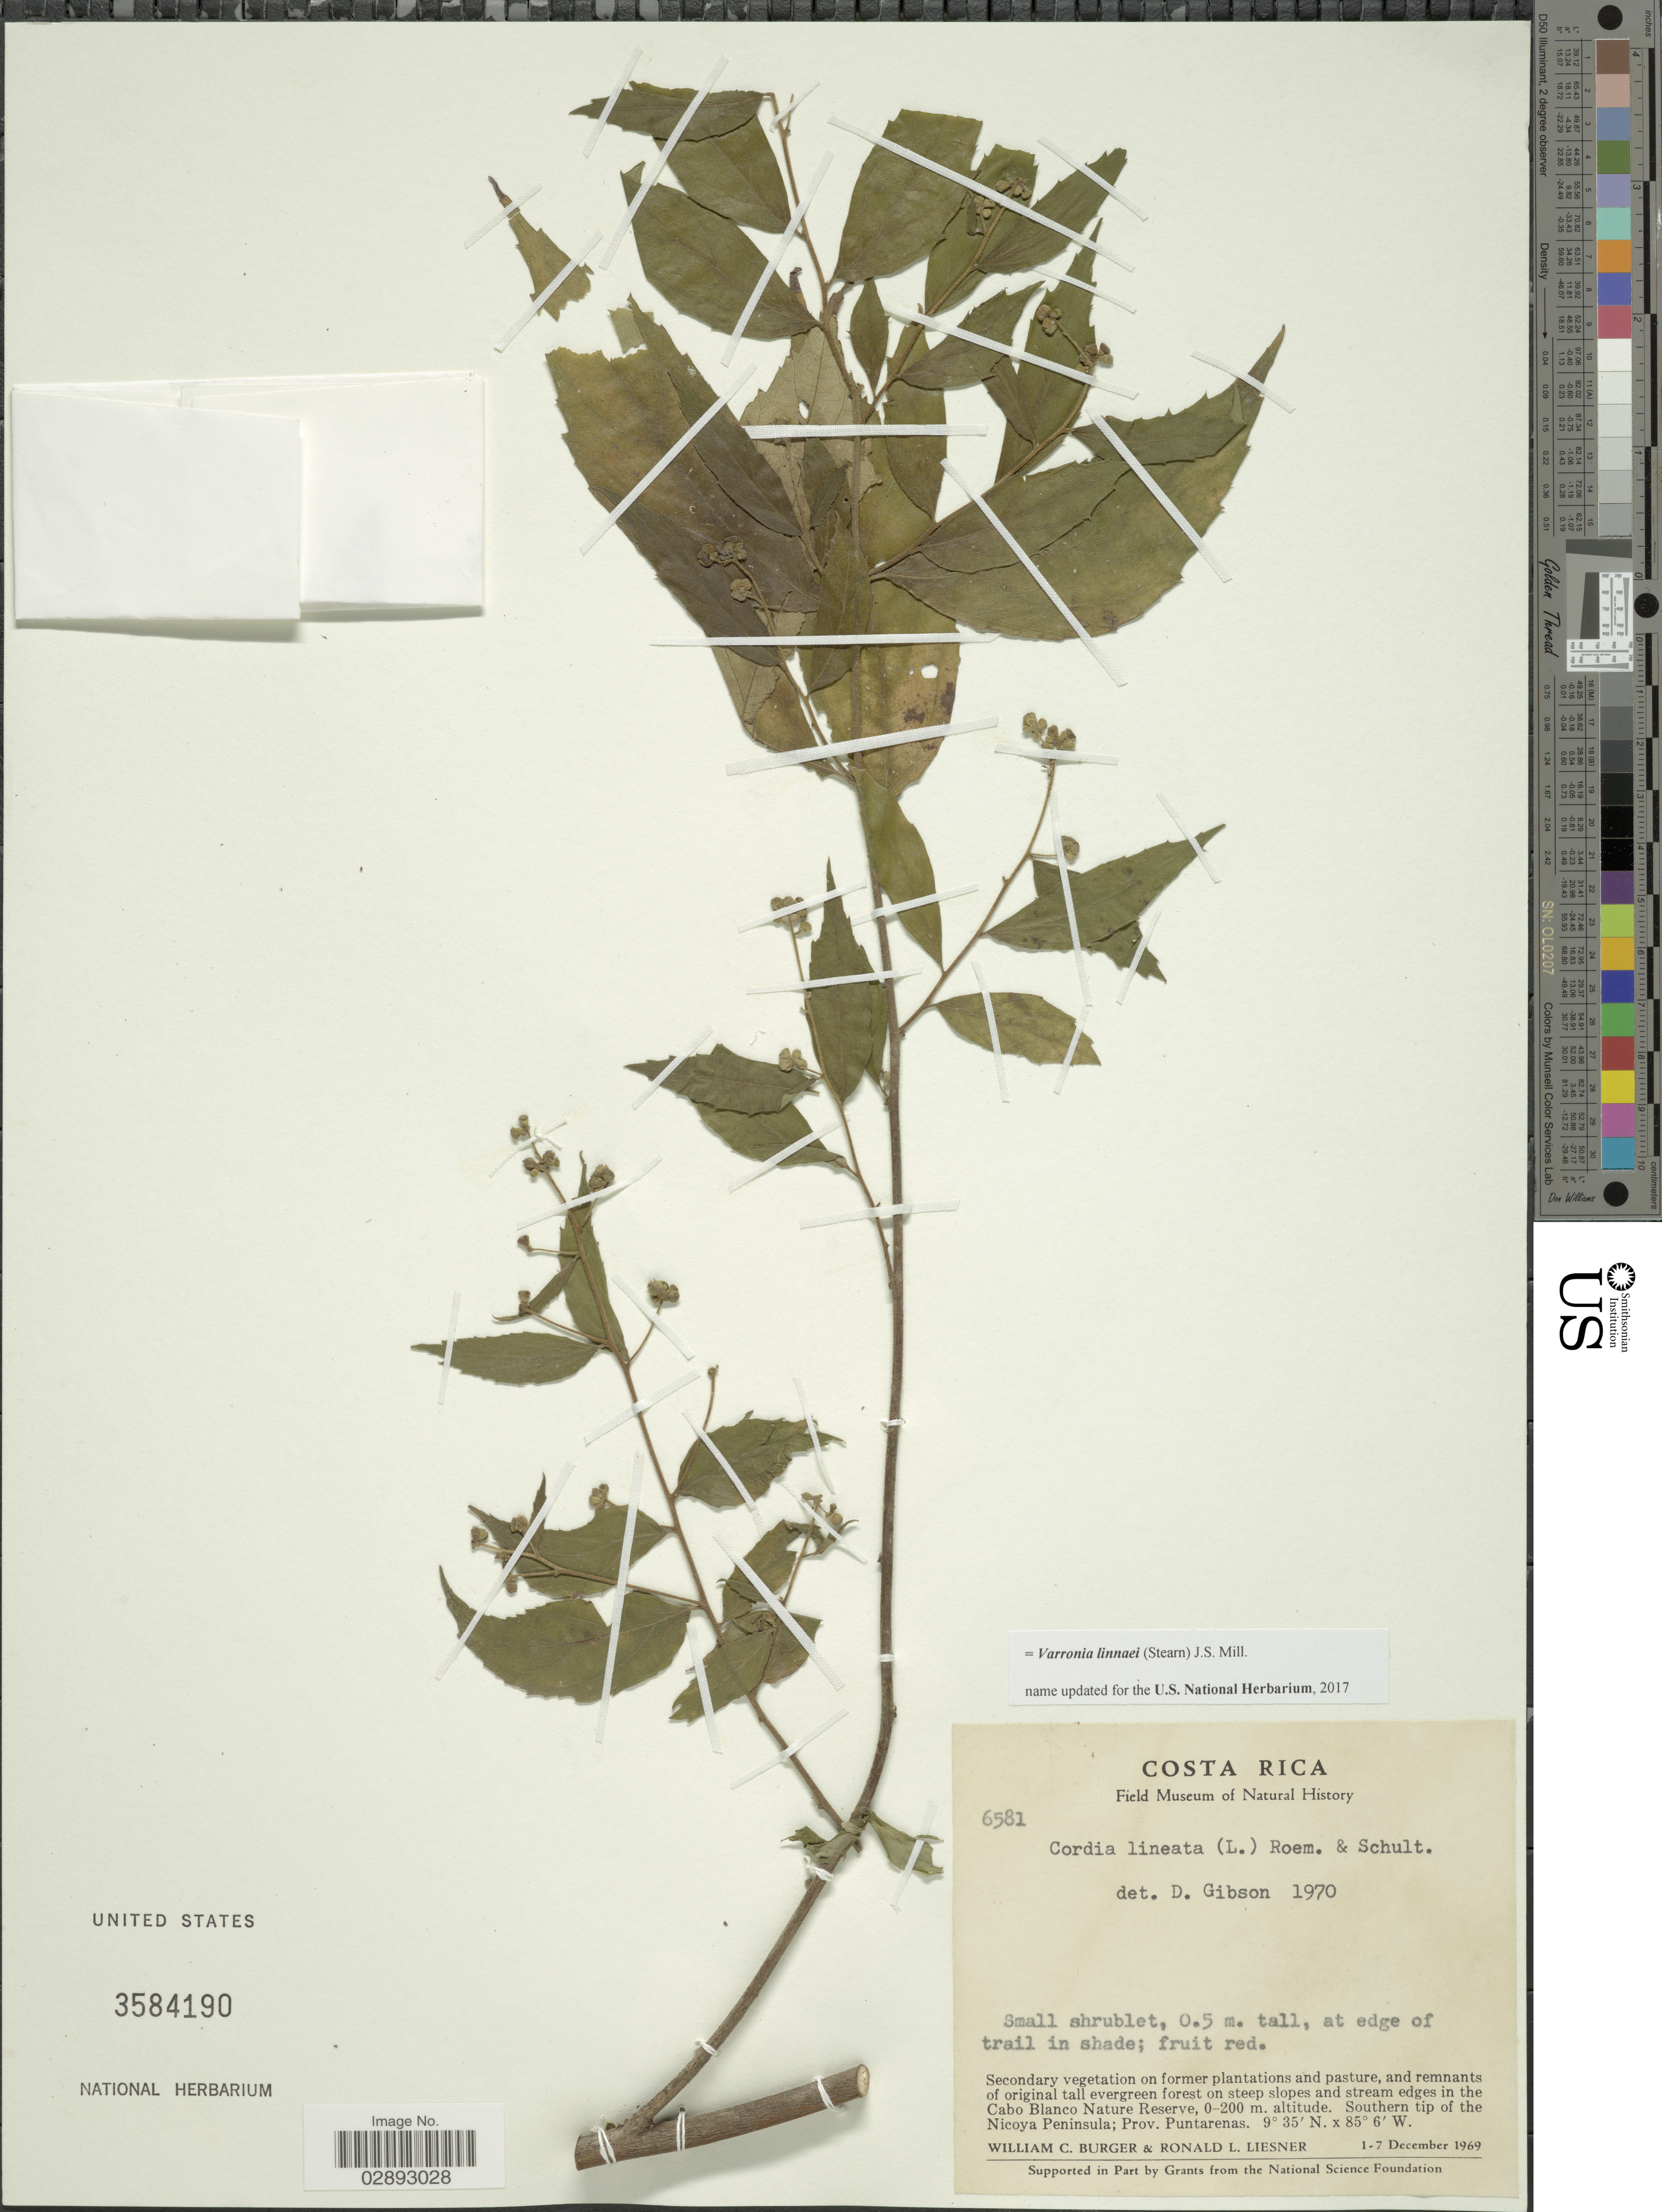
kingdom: Plantae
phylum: Tracheophyta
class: Magnoliopsida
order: Boraginales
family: Cordiaceae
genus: Varronia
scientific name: Varronia linnaei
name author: (Stearn) J.S. Mill.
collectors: W. Burger & R. L. Liesner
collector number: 6581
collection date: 1969-12-01/1969-12-07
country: Costa Rica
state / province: Puntarenas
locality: Secondary vegetation on former plantations and pasture, and remnants of original tall evergreen forest on steep slopes and stream edges in the Cabo Blanco Nature Reserve. Southern tip of the Nicoyo Peninsula; Prov. Puntarenas.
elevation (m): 0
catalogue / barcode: US 3584190